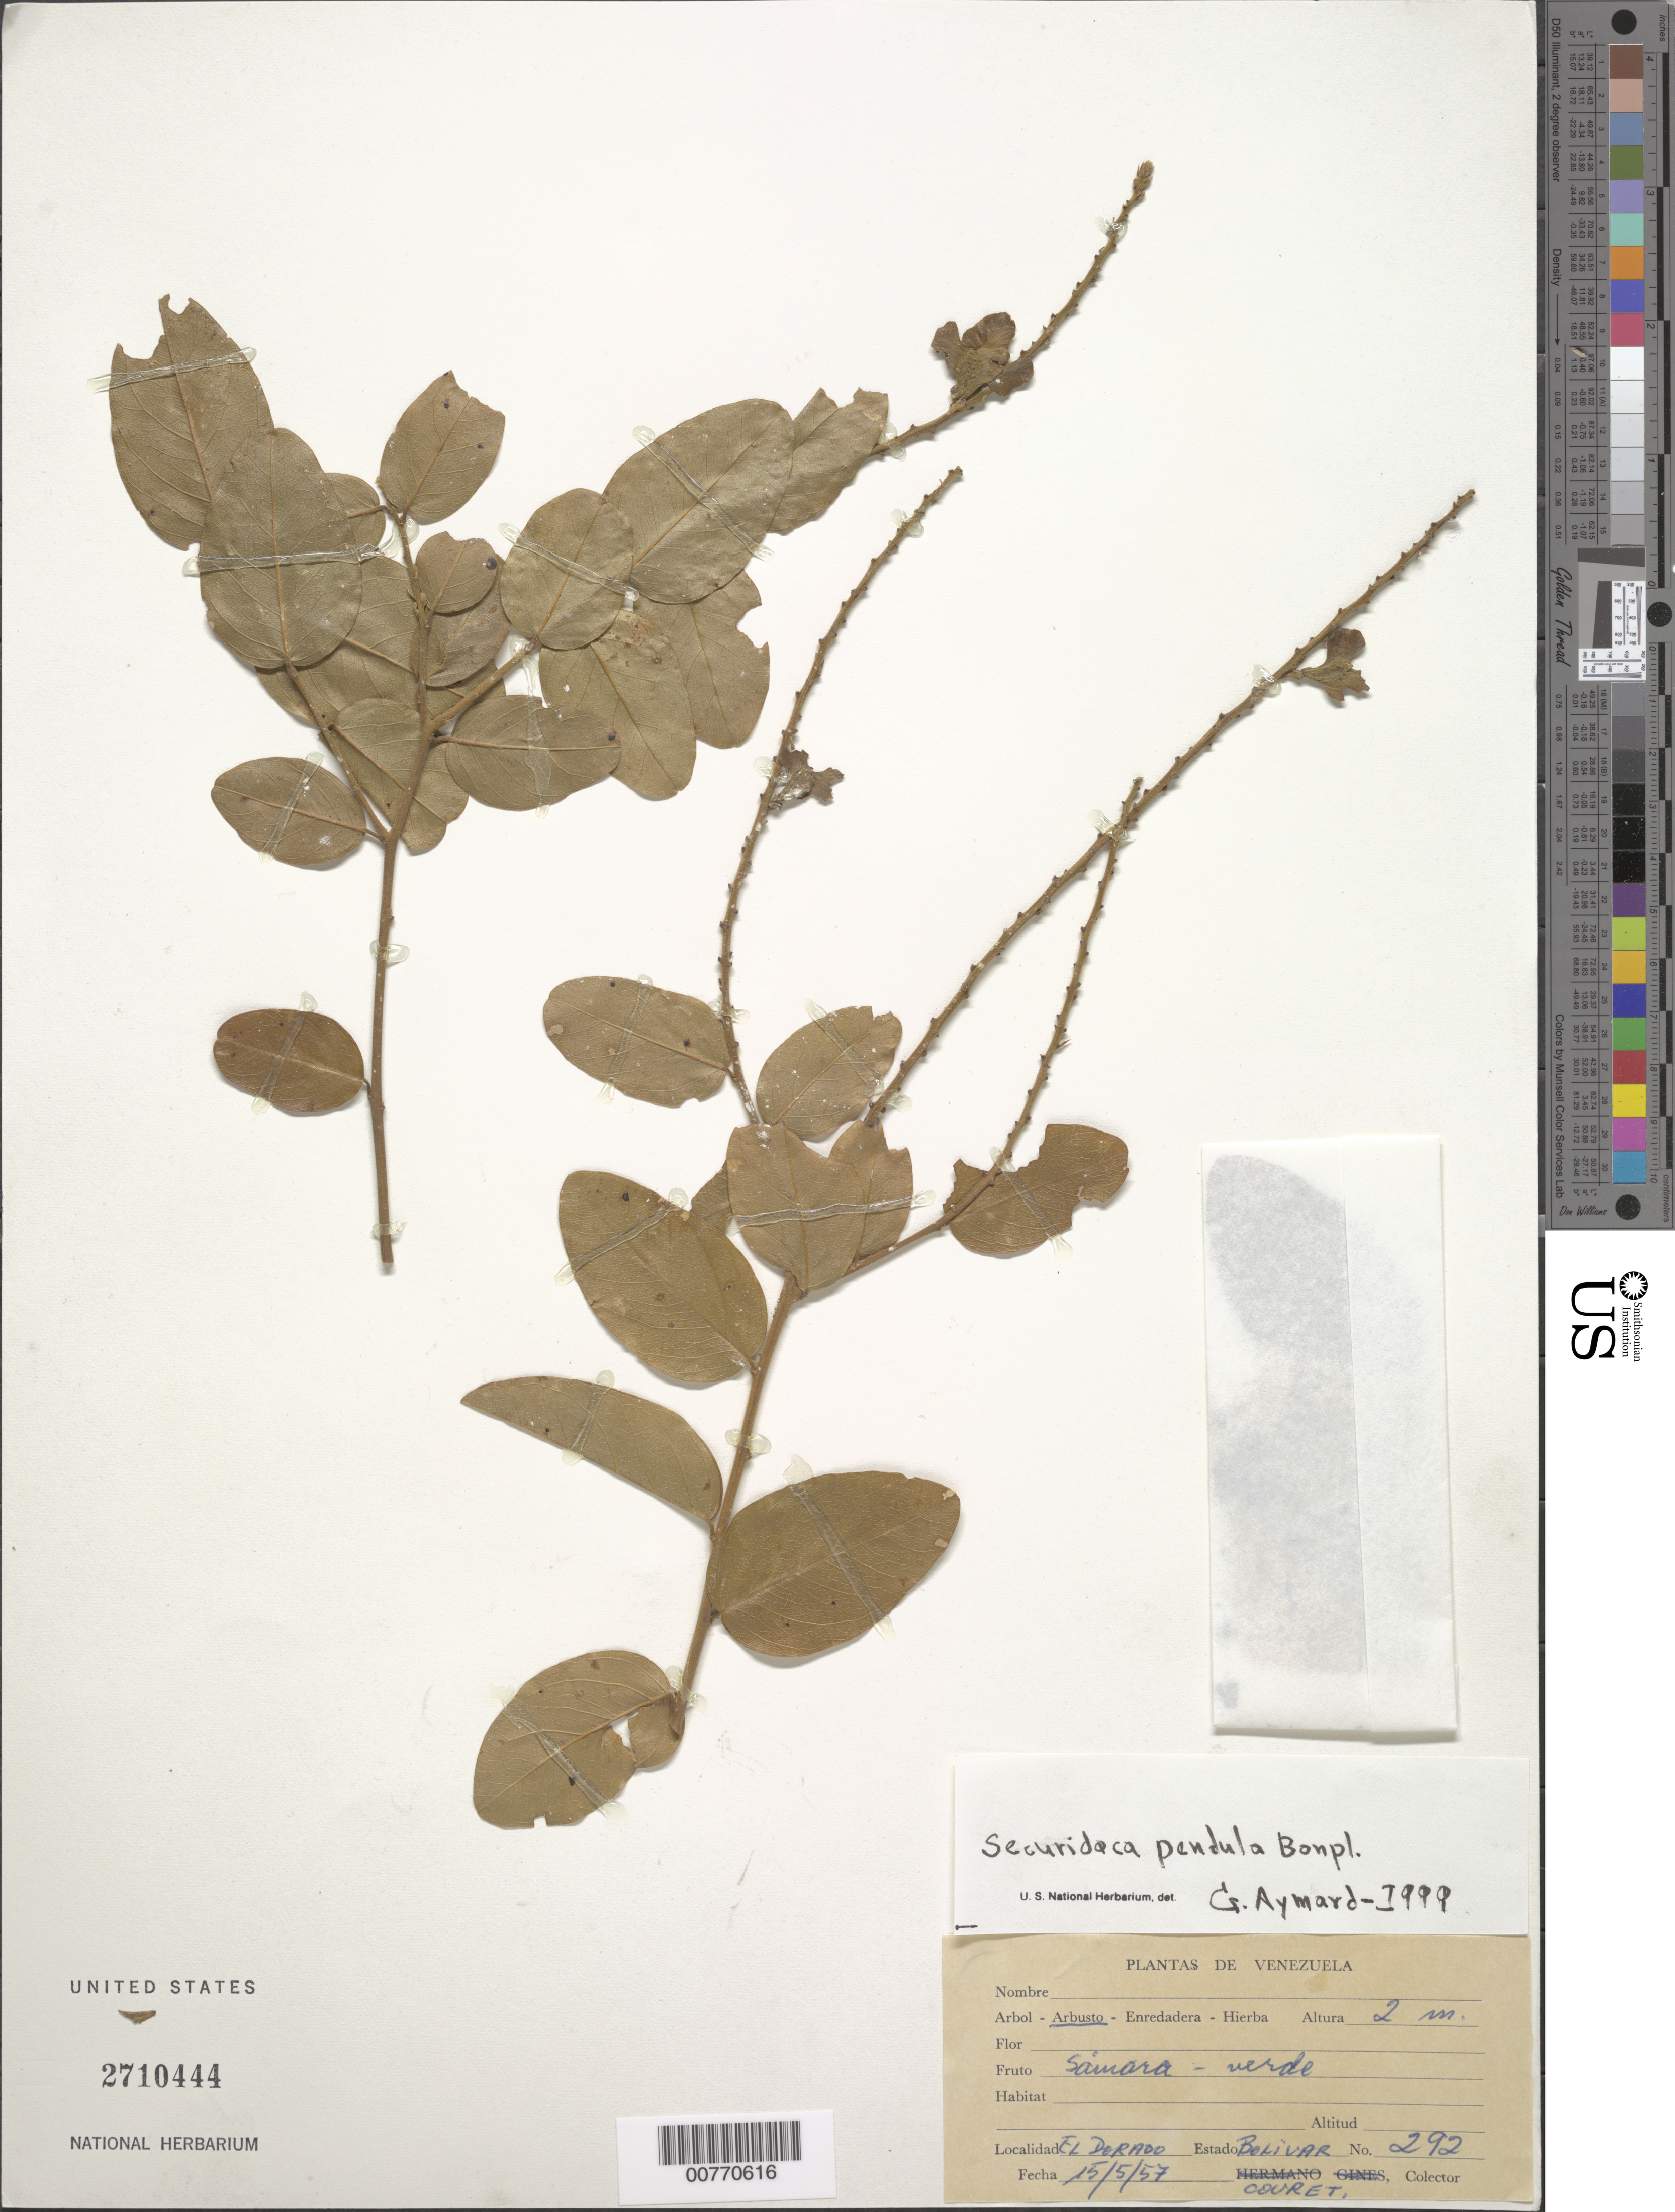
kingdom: Plantae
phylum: Tracheophyta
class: Magnoliopsida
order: Fabales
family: Polygalaceae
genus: Securidaca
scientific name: Securidaca pendula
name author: Bonpl.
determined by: Aymard C., G. A., (PORT), Univ. Nac. Exp. de los Llanos Ezequiel Zamora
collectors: -. Couret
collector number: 292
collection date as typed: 15-May-57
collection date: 1957-05-15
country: Venezuela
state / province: Bolívar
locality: El Dorado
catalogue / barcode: US 2710444